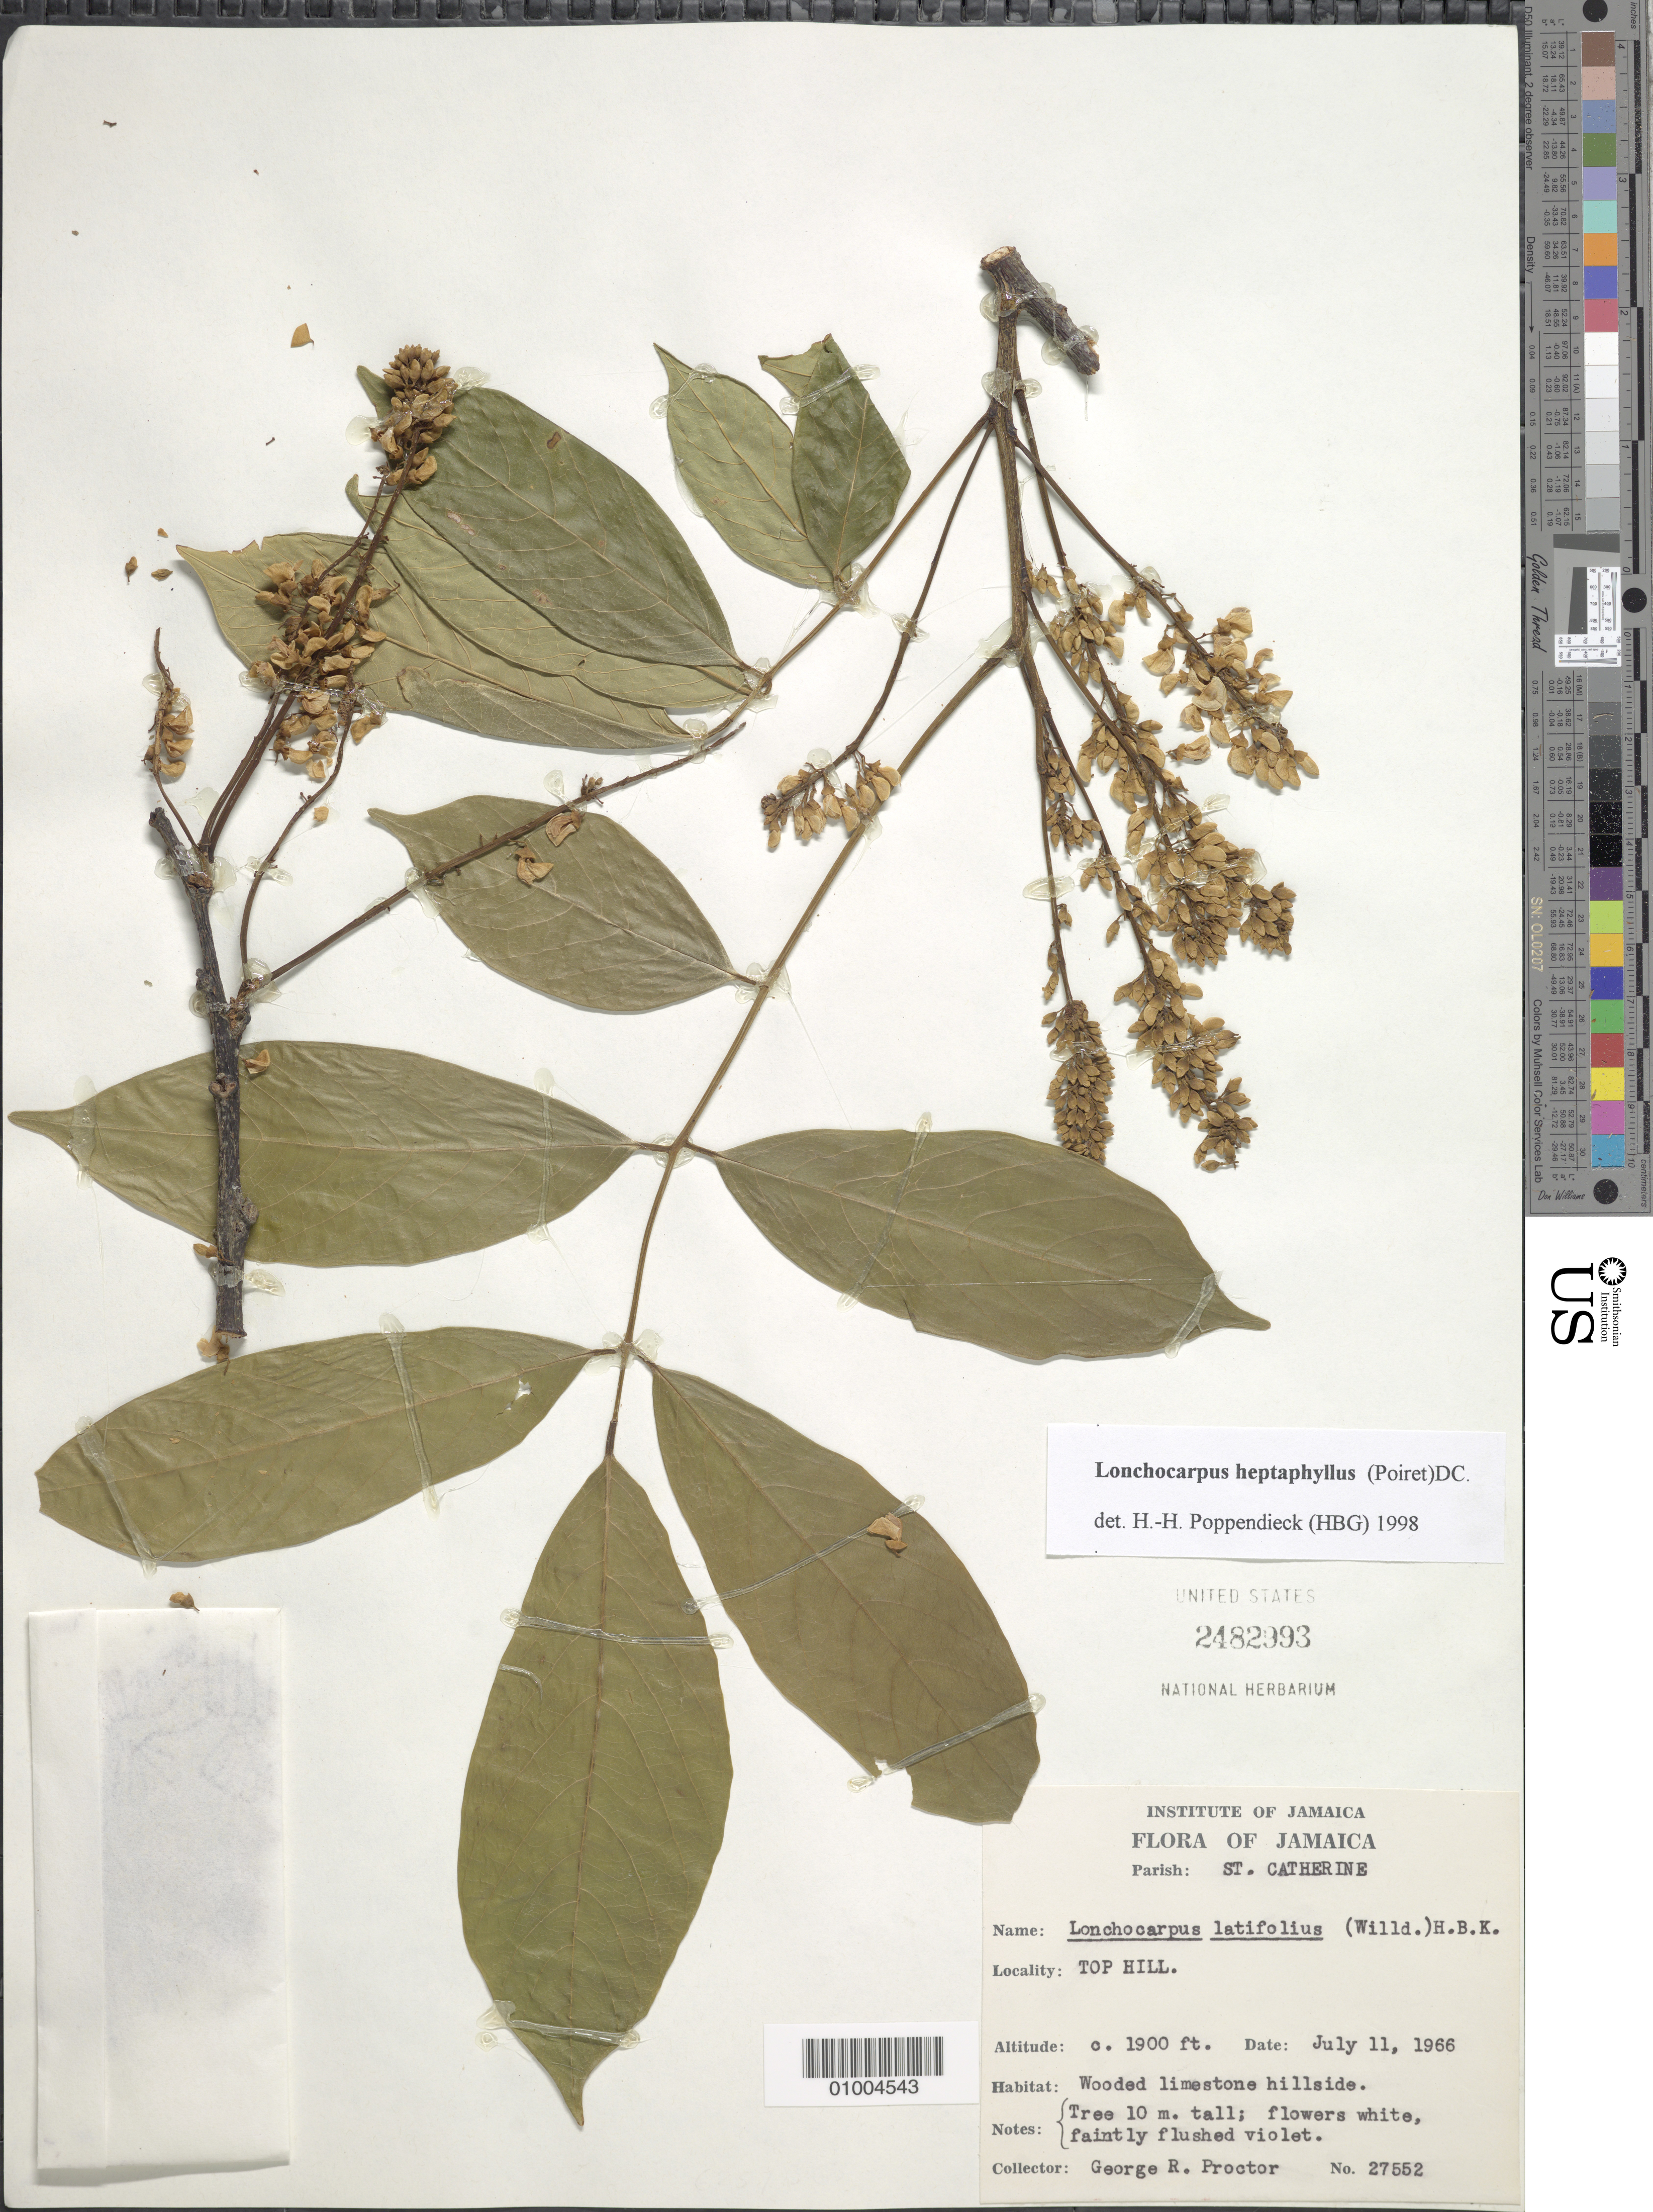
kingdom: Plantae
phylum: Tracheophyta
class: Magnoliopsida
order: Fabales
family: Fabaceae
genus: Lonchocarpus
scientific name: Lonchocarpus heptaphyllus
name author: (Poir.) DC.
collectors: G. R. Proctor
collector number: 27552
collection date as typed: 11 Jul 1966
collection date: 1966-07-11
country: Jamaica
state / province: Saint Catherine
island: Jamaica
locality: Wooded limestone hillside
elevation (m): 579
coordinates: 0 N, 0 E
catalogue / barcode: US 2482993